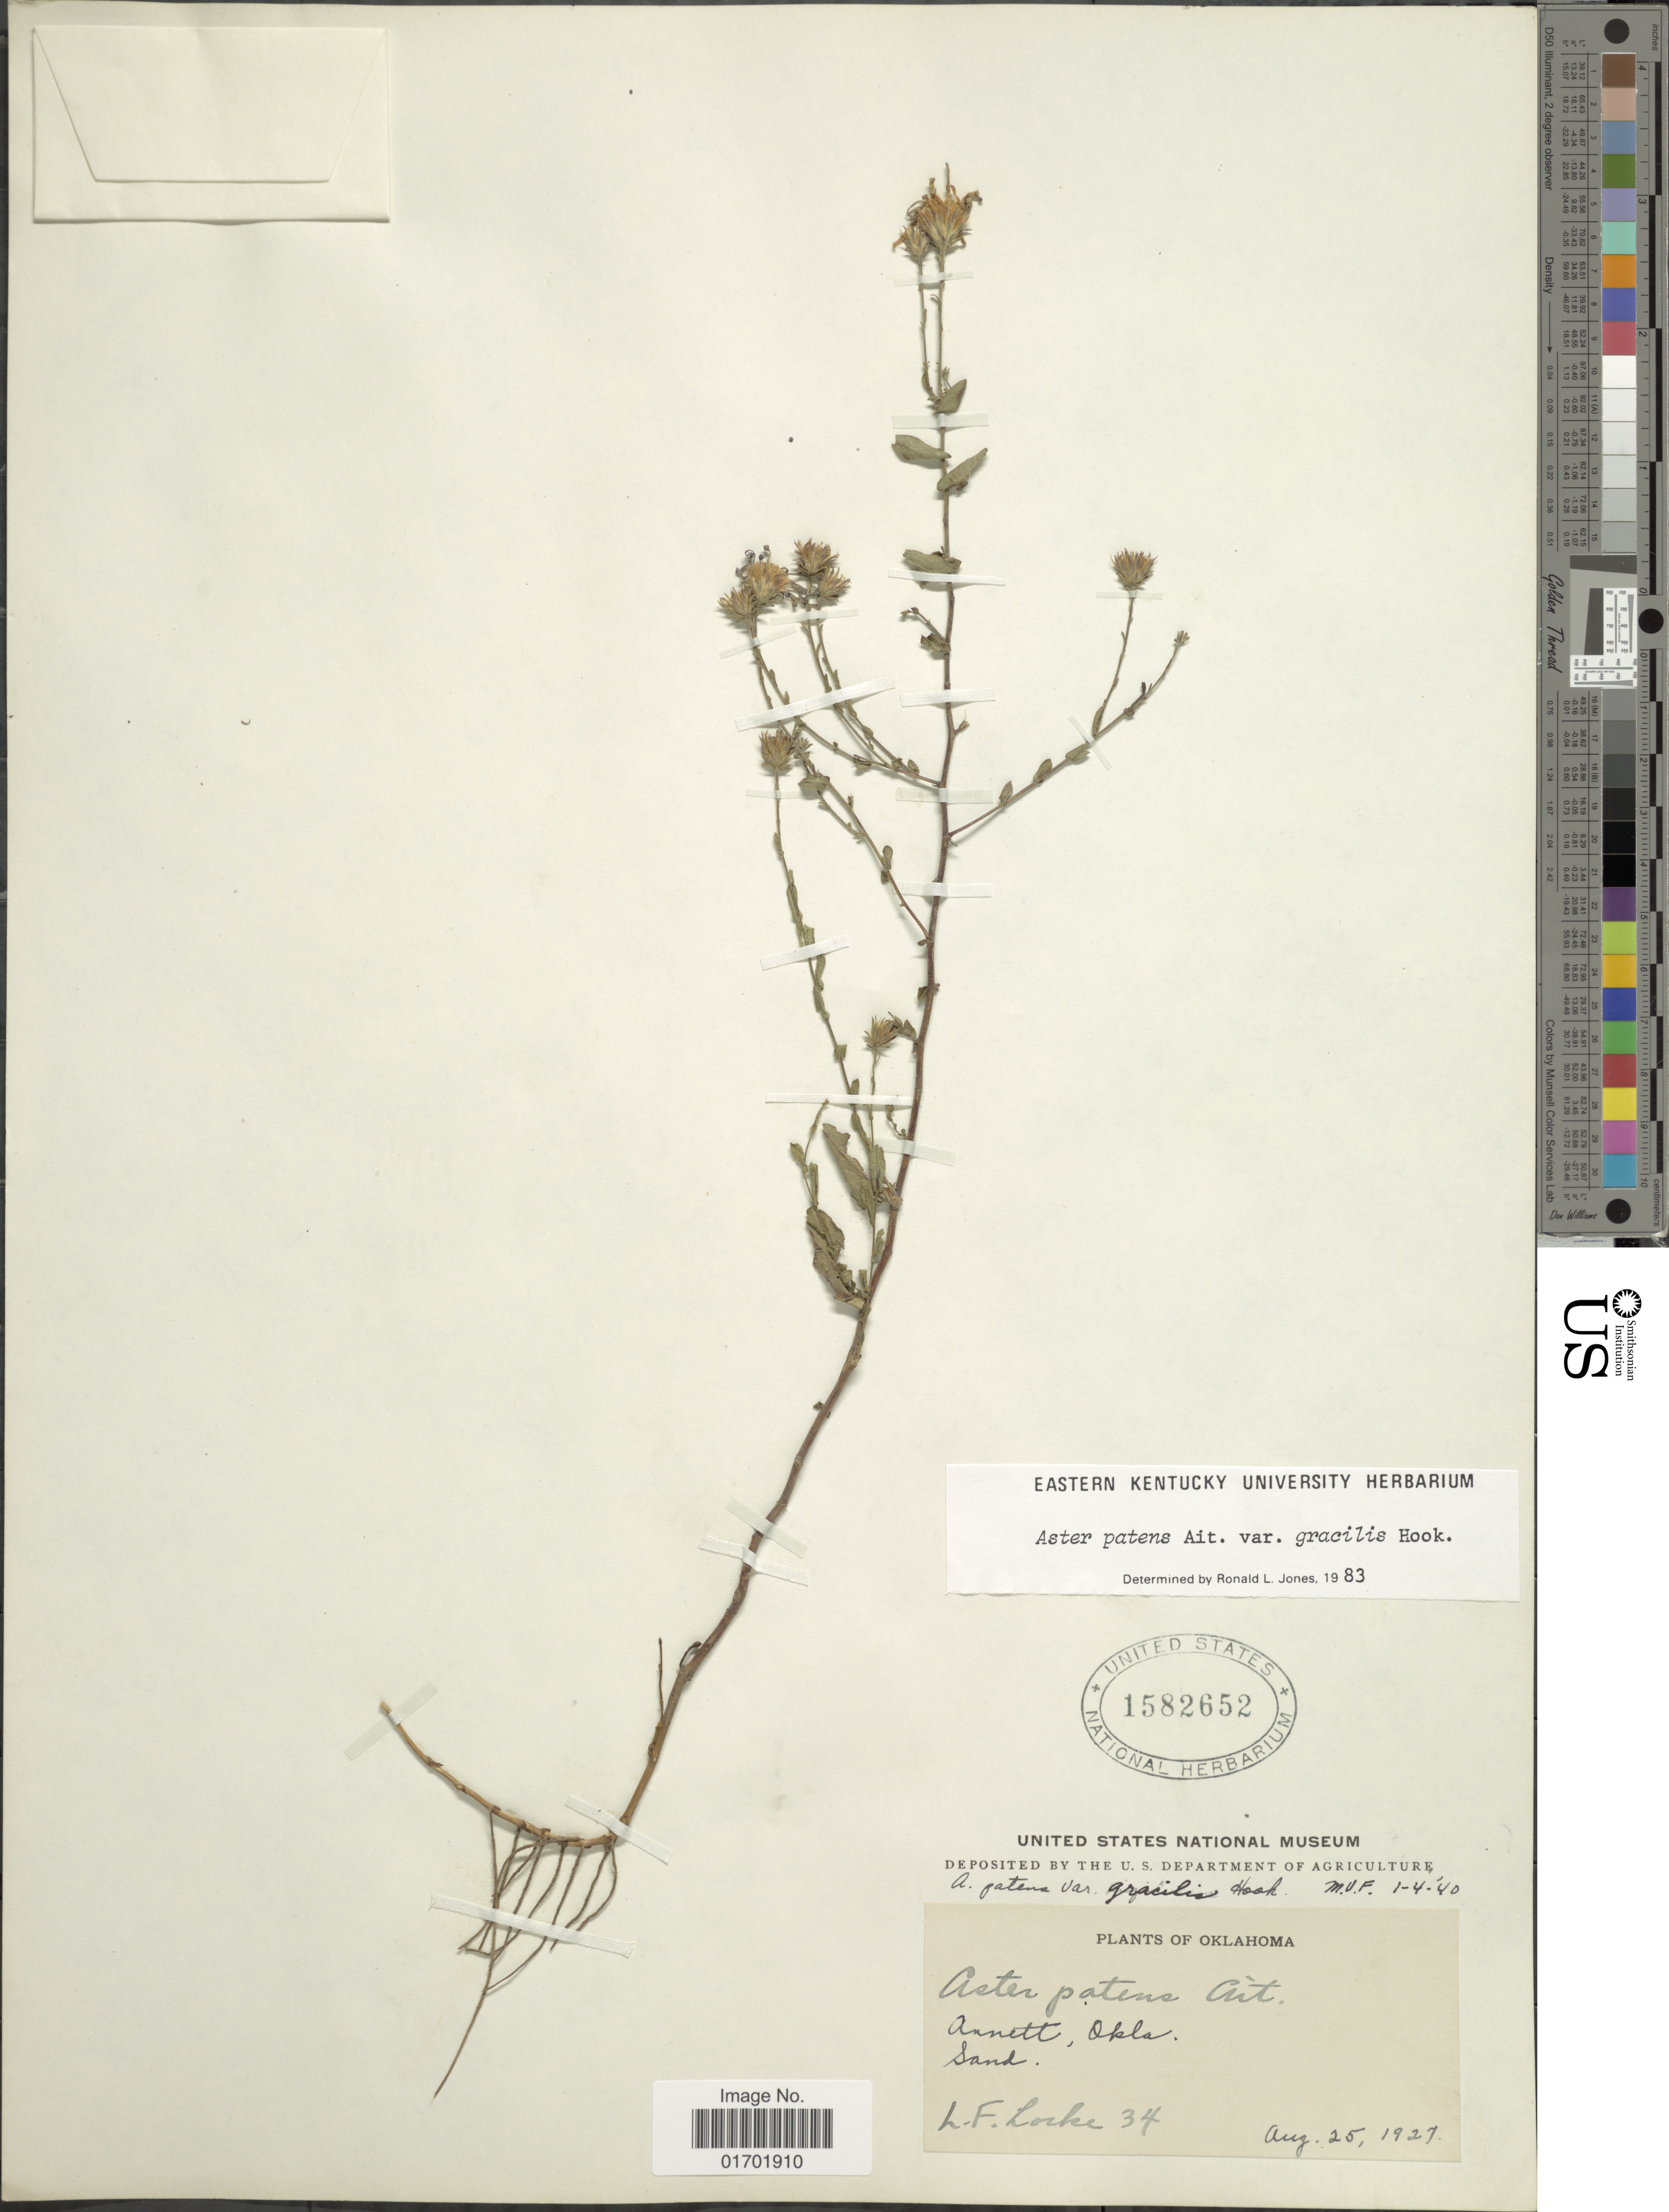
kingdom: Plantae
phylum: Tracheophyta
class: Magnoliopsida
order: Asterales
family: Asteraceae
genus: Symphyotrichum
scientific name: Symphyotrichum patens var. gracile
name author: (Hook.) G.L. Nesom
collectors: L. Locke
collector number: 34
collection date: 1927-08-25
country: United States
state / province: Oklahoma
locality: Annet.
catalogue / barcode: US 1582652